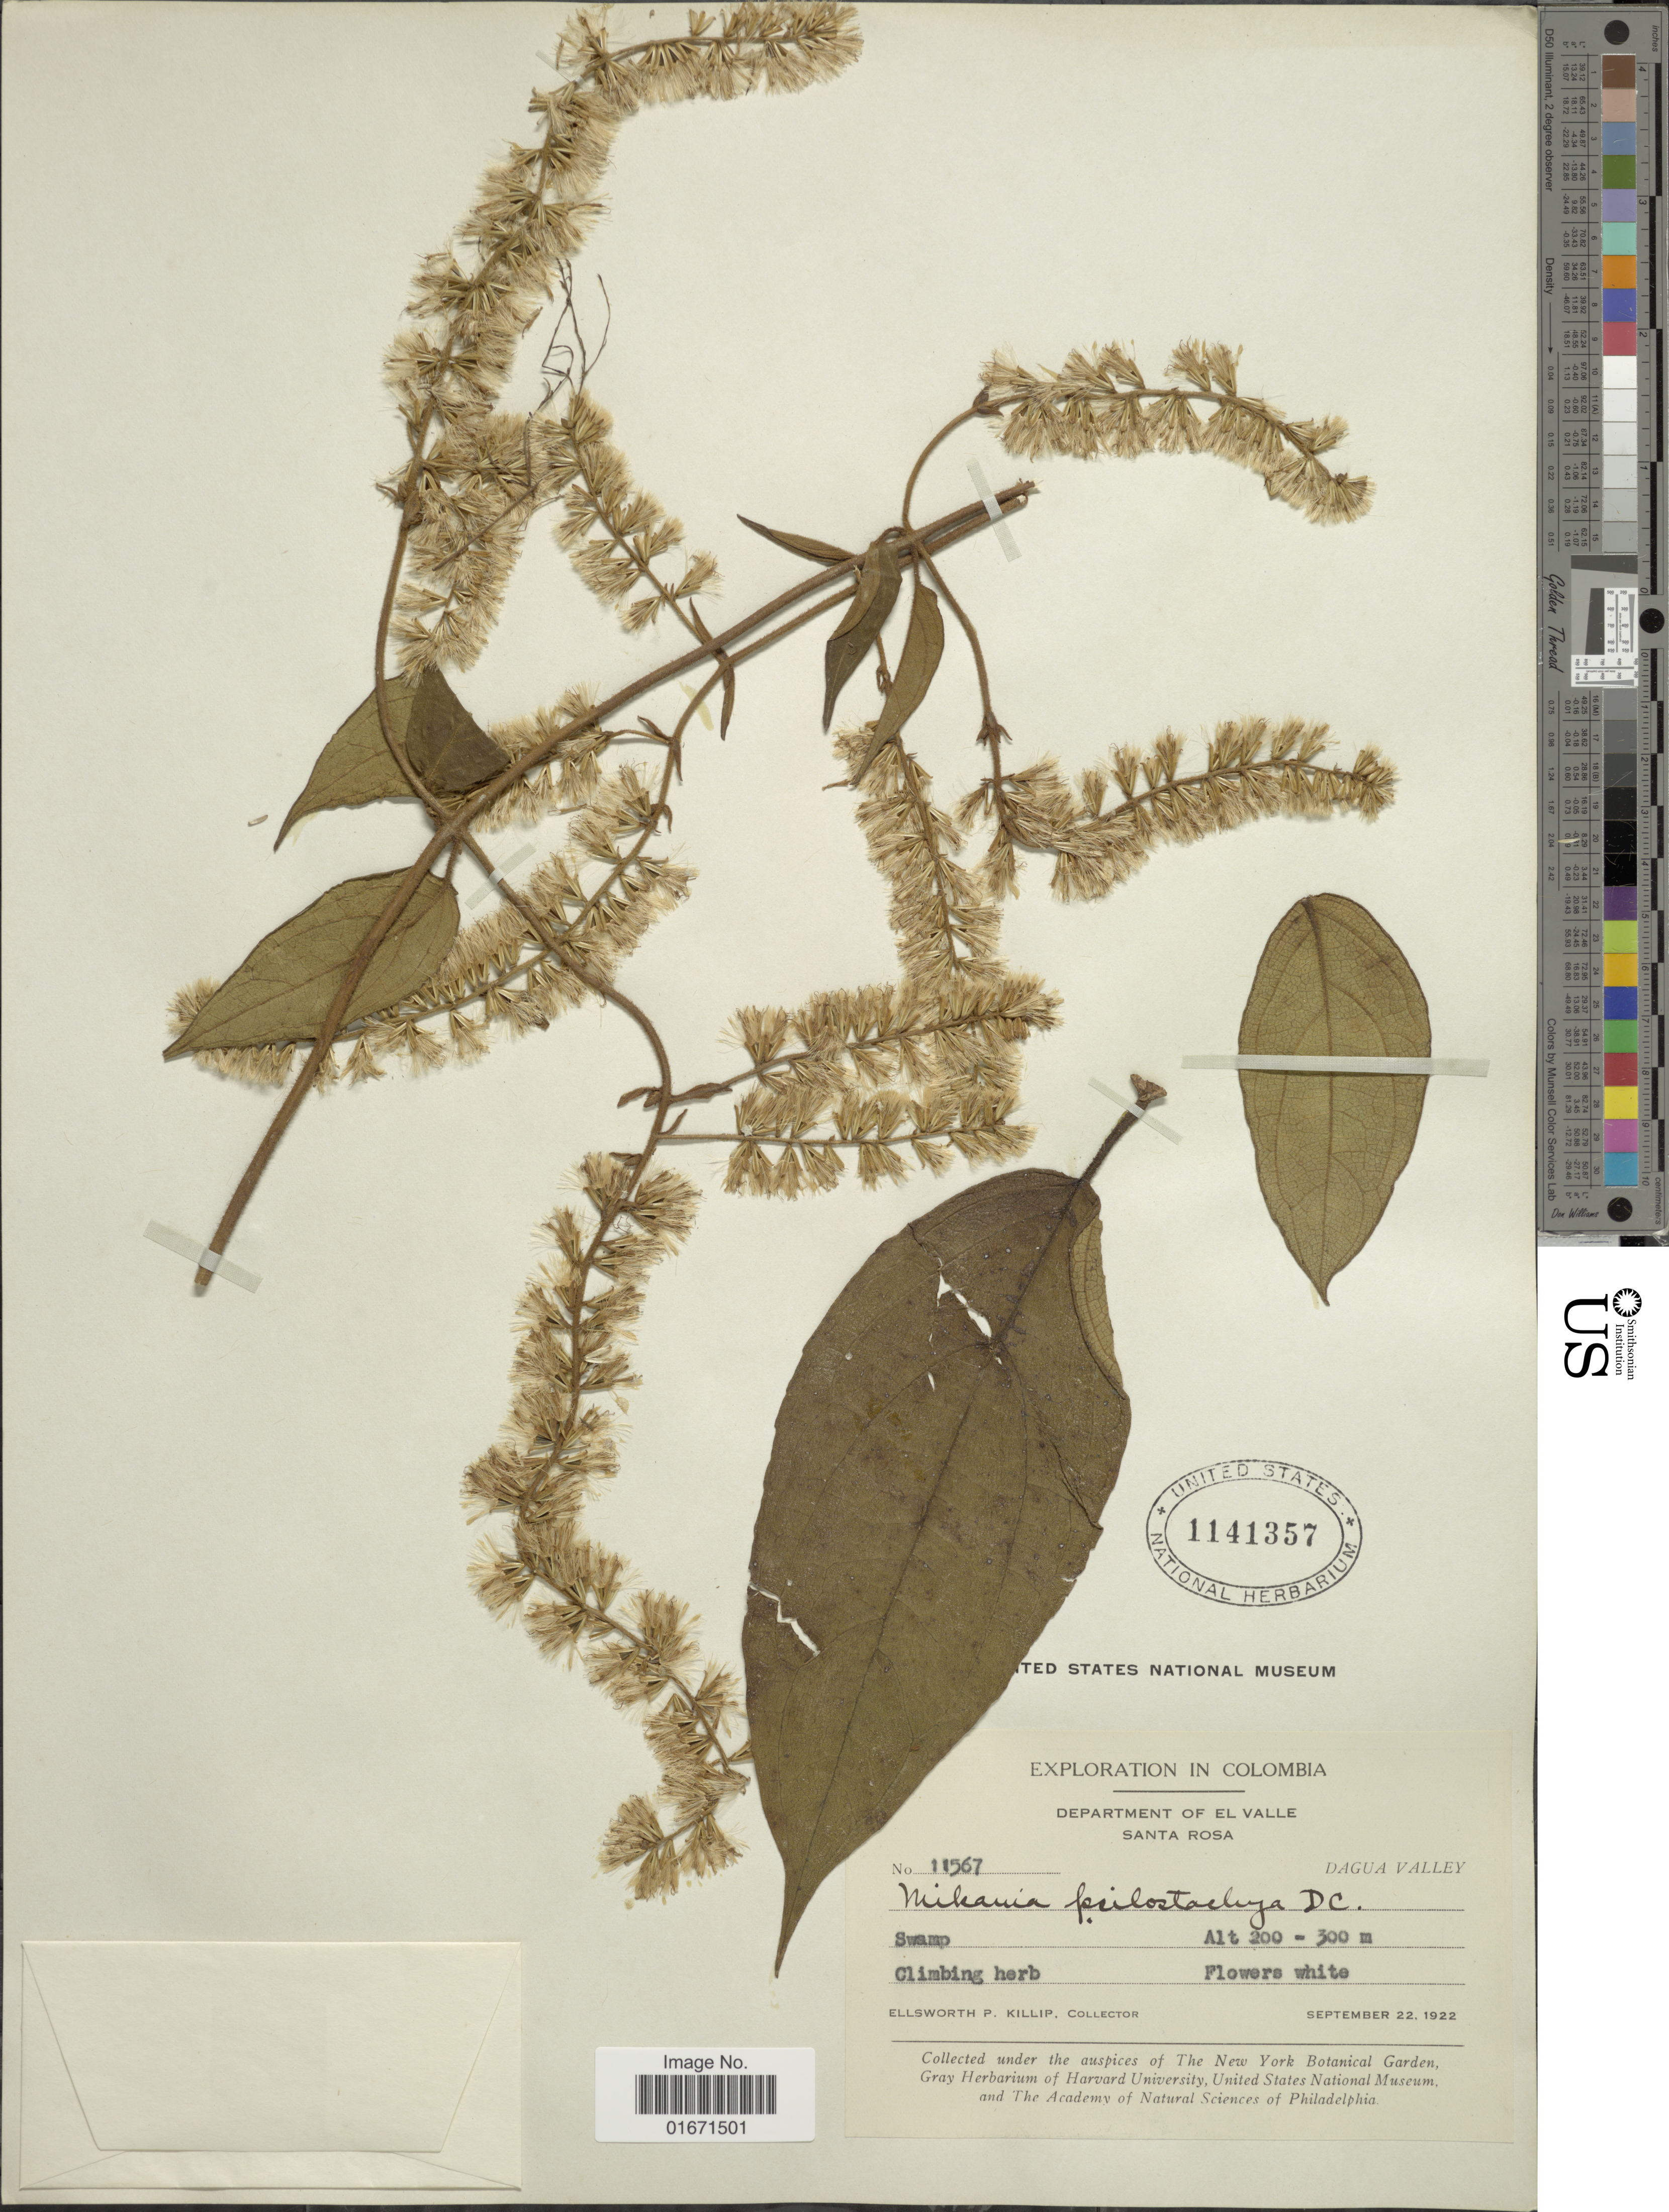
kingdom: Plantae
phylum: Tracheophyta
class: Magnoliopsida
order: Asterales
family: Asteraceae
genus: Mikania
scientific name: Mikania psilostachya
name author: DC.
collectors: E. P. Killip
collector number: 11567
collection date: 1922-09-22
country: Colombia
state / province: Valle del Cauca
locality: Department of El Valle. Santa Rosa. Dagua Valley. Swamp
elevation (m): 200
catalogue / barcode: US 1141357